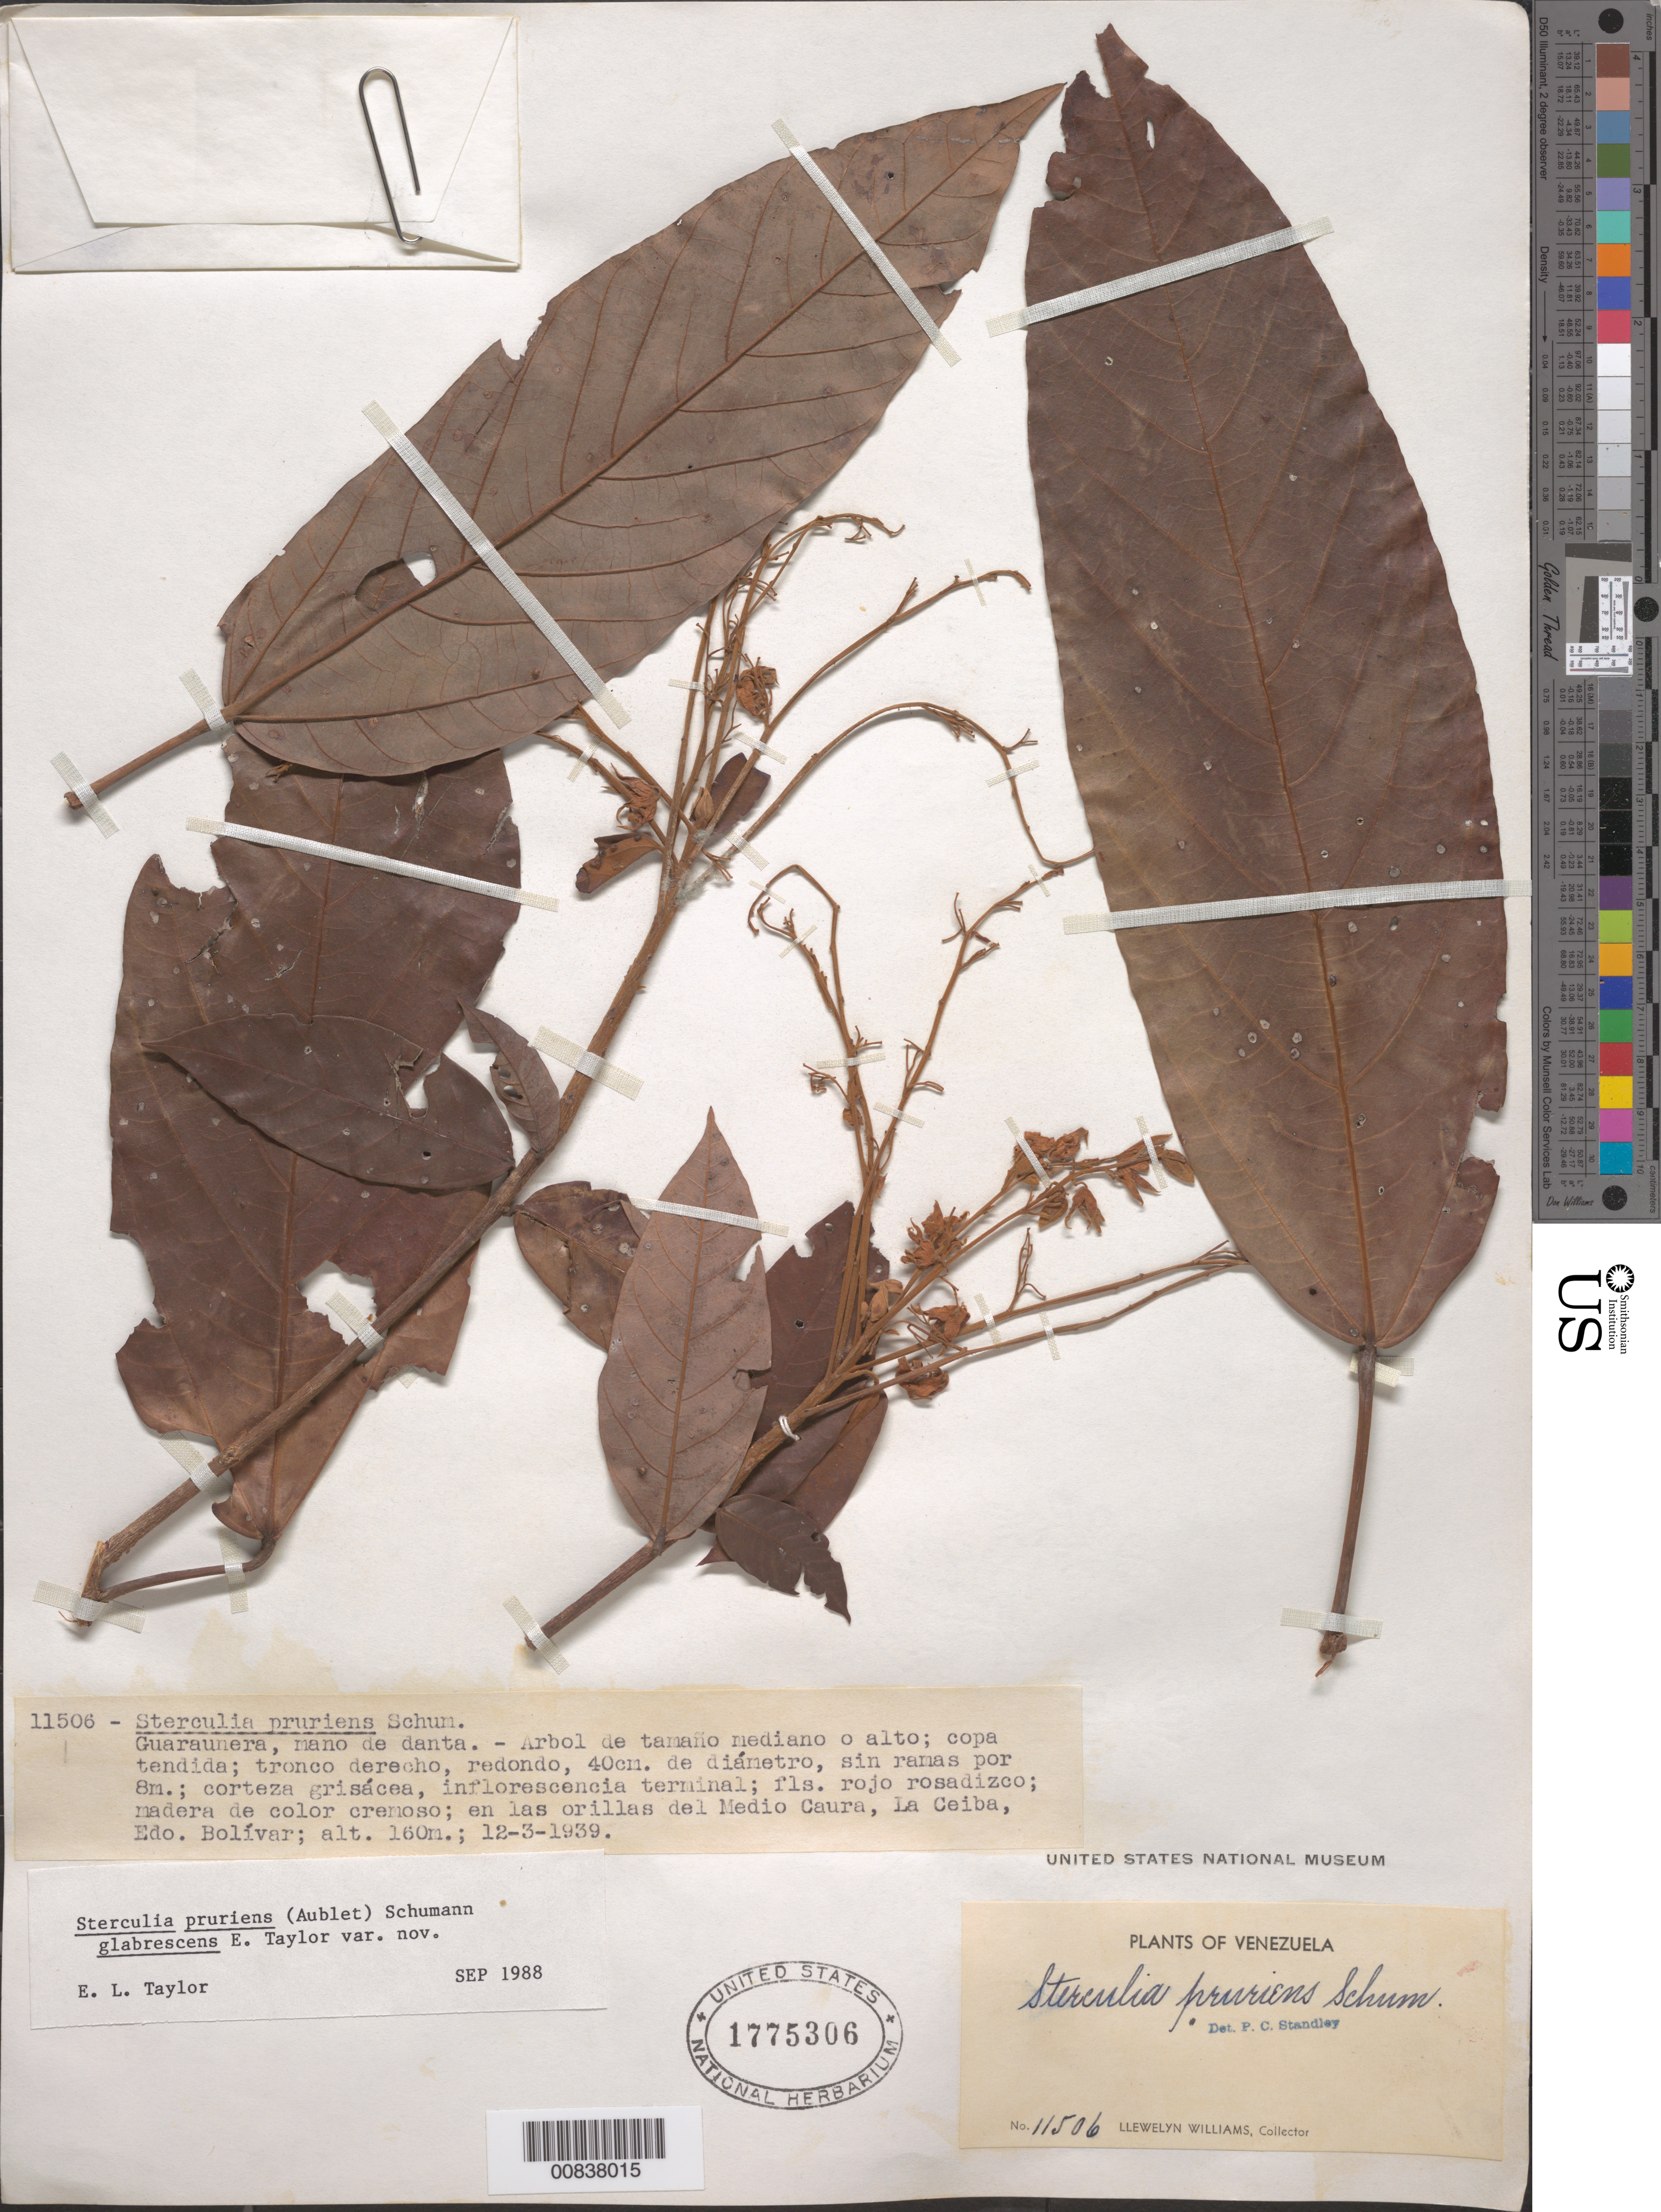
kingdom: Plantae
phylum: Tracheophyta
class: Magnoliopsida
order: Malvales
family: Malvaceae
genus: Sterculia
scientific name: Sterculia pruriens var. glabrescens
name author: E.L. Taylor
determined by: Taylor, E. L.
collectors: Ll. Williams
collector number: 11506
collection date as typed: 12-Mar-39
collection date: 1939-03-12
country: Venezuela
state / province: Bolívar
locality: Medio Caura, La Ceiba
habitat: Orillas del Medio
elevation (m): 160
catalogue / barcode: US 1775306